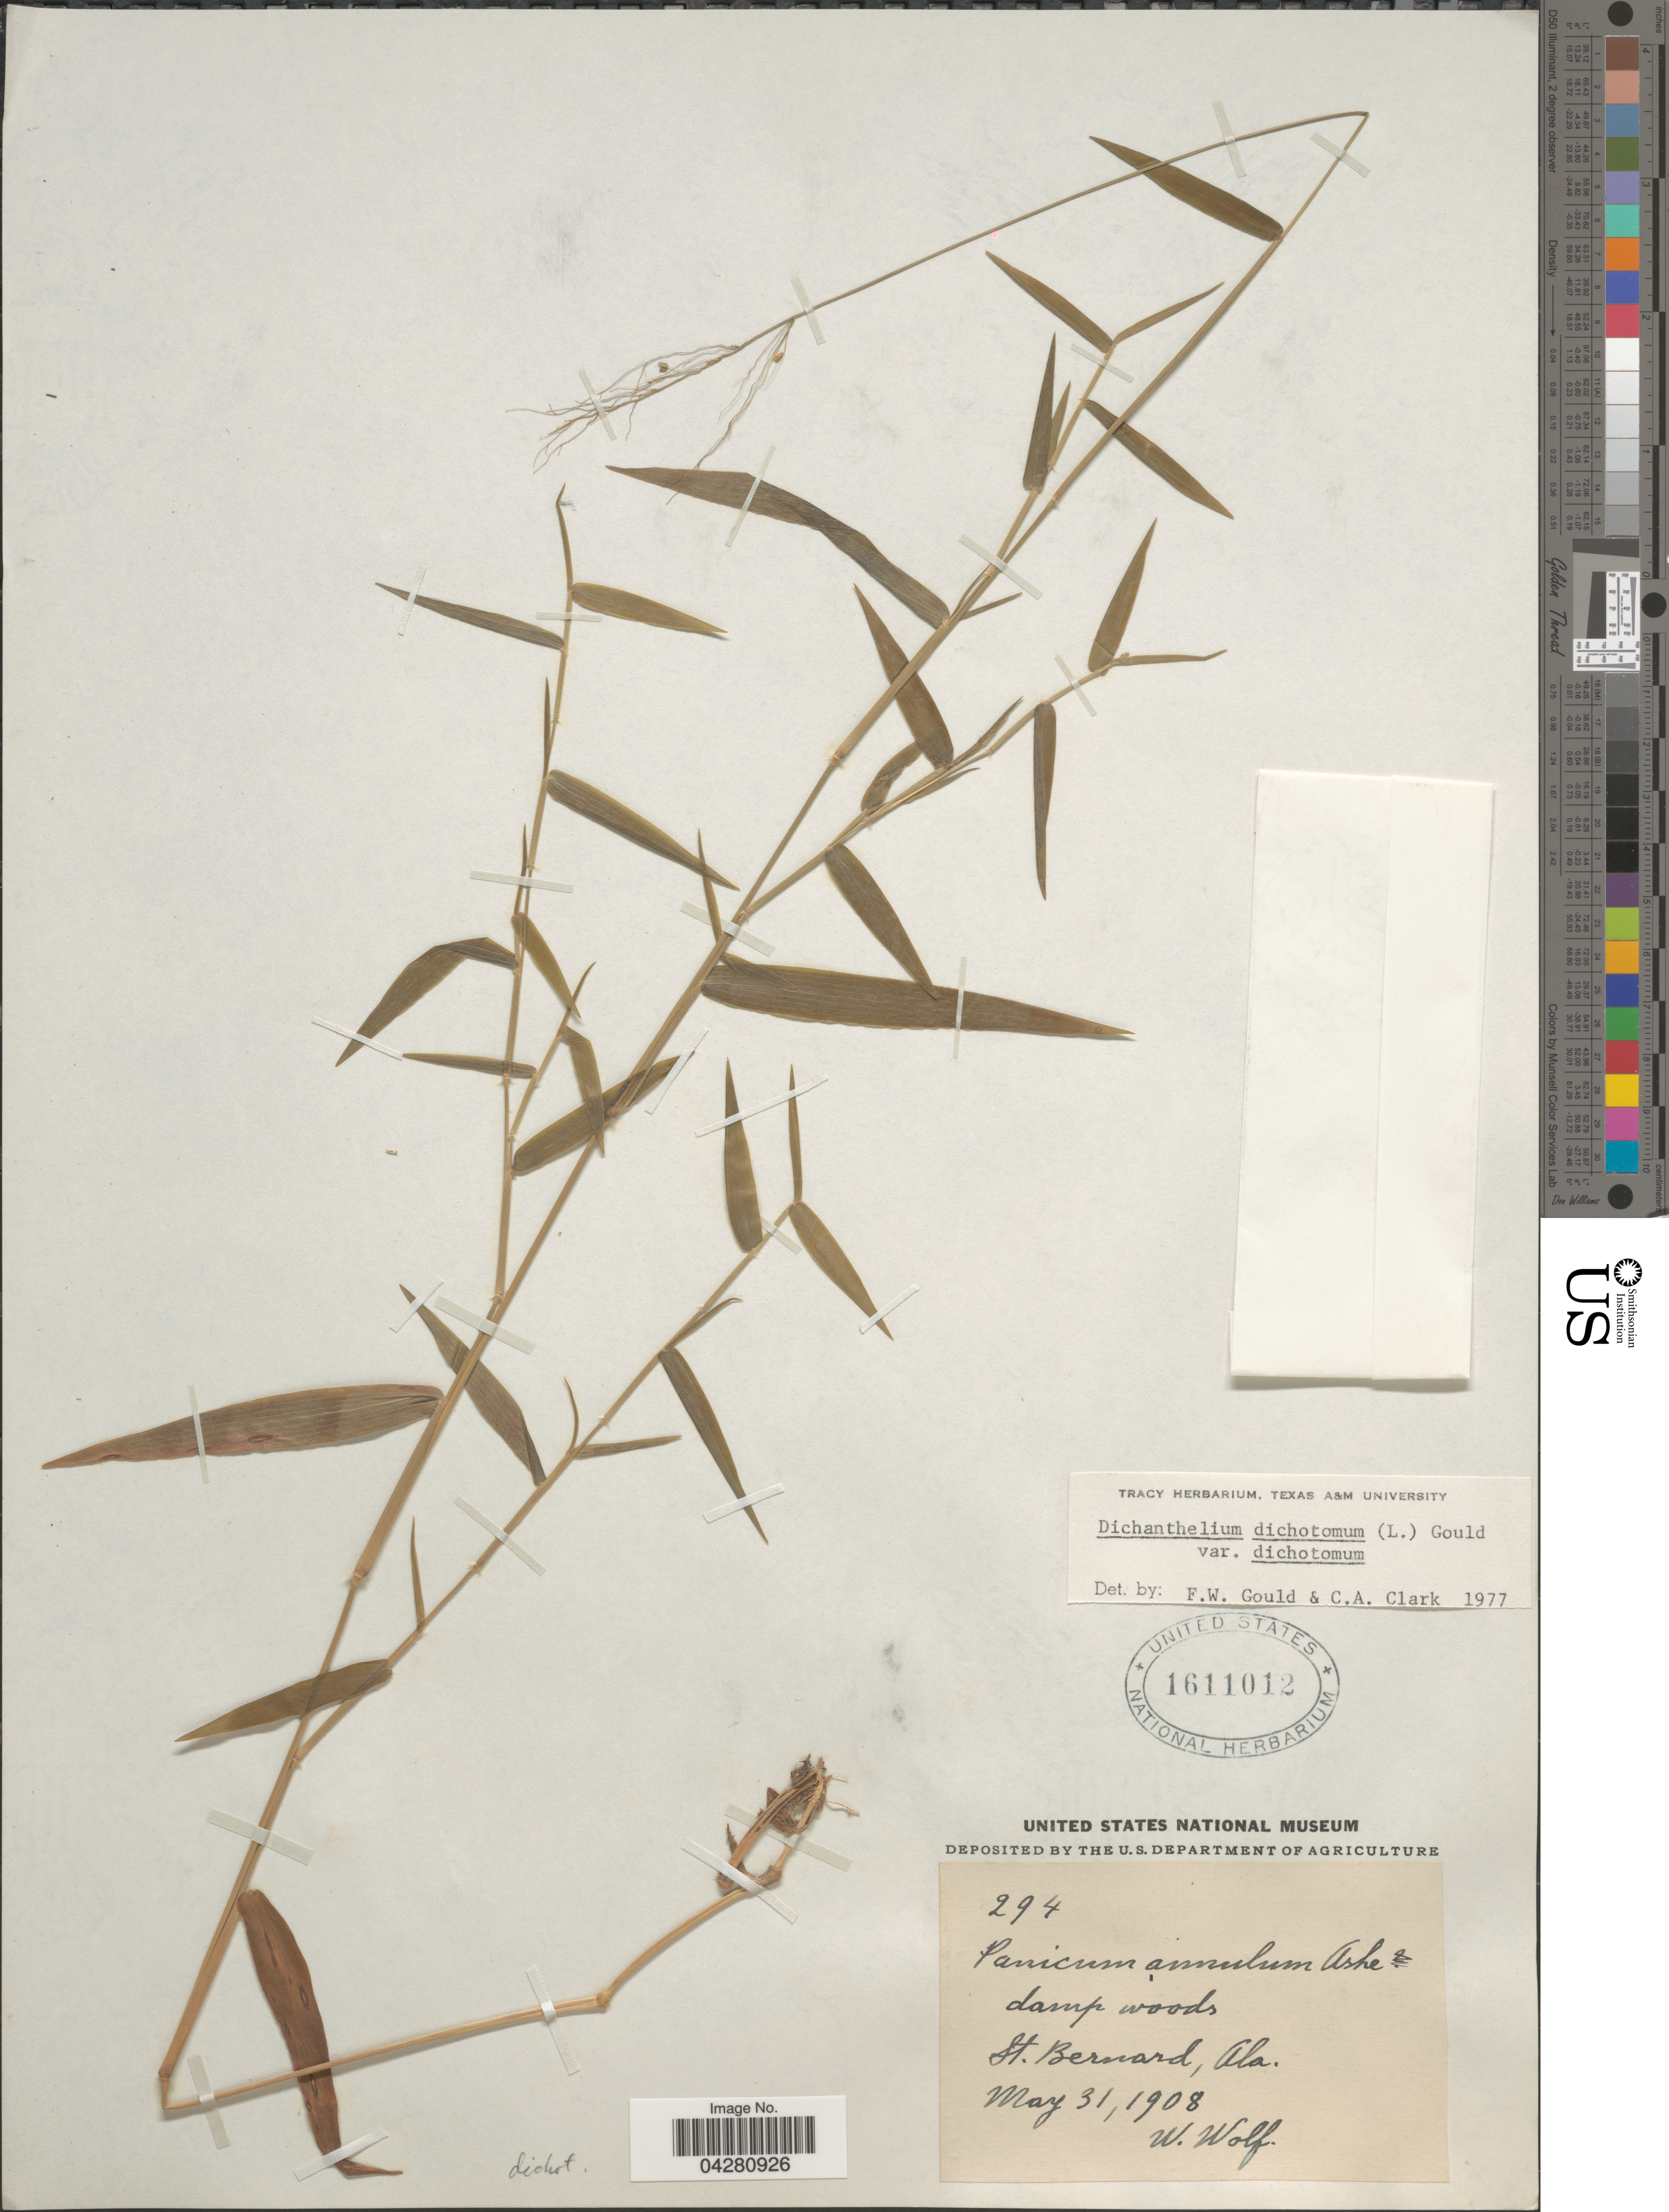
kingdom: Plantae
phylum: Tracheophyta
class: Liliopsida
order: Poales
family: Poaceae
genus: Dichanthelium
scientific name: Dichanthelium dichotomum var. dichotomum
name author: (L.) Gould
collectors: W. Wolf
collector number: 294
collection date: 1908-05-31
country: United States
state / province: Alabama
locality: Damp woods. St. Bernard.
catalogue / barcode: US 1611012